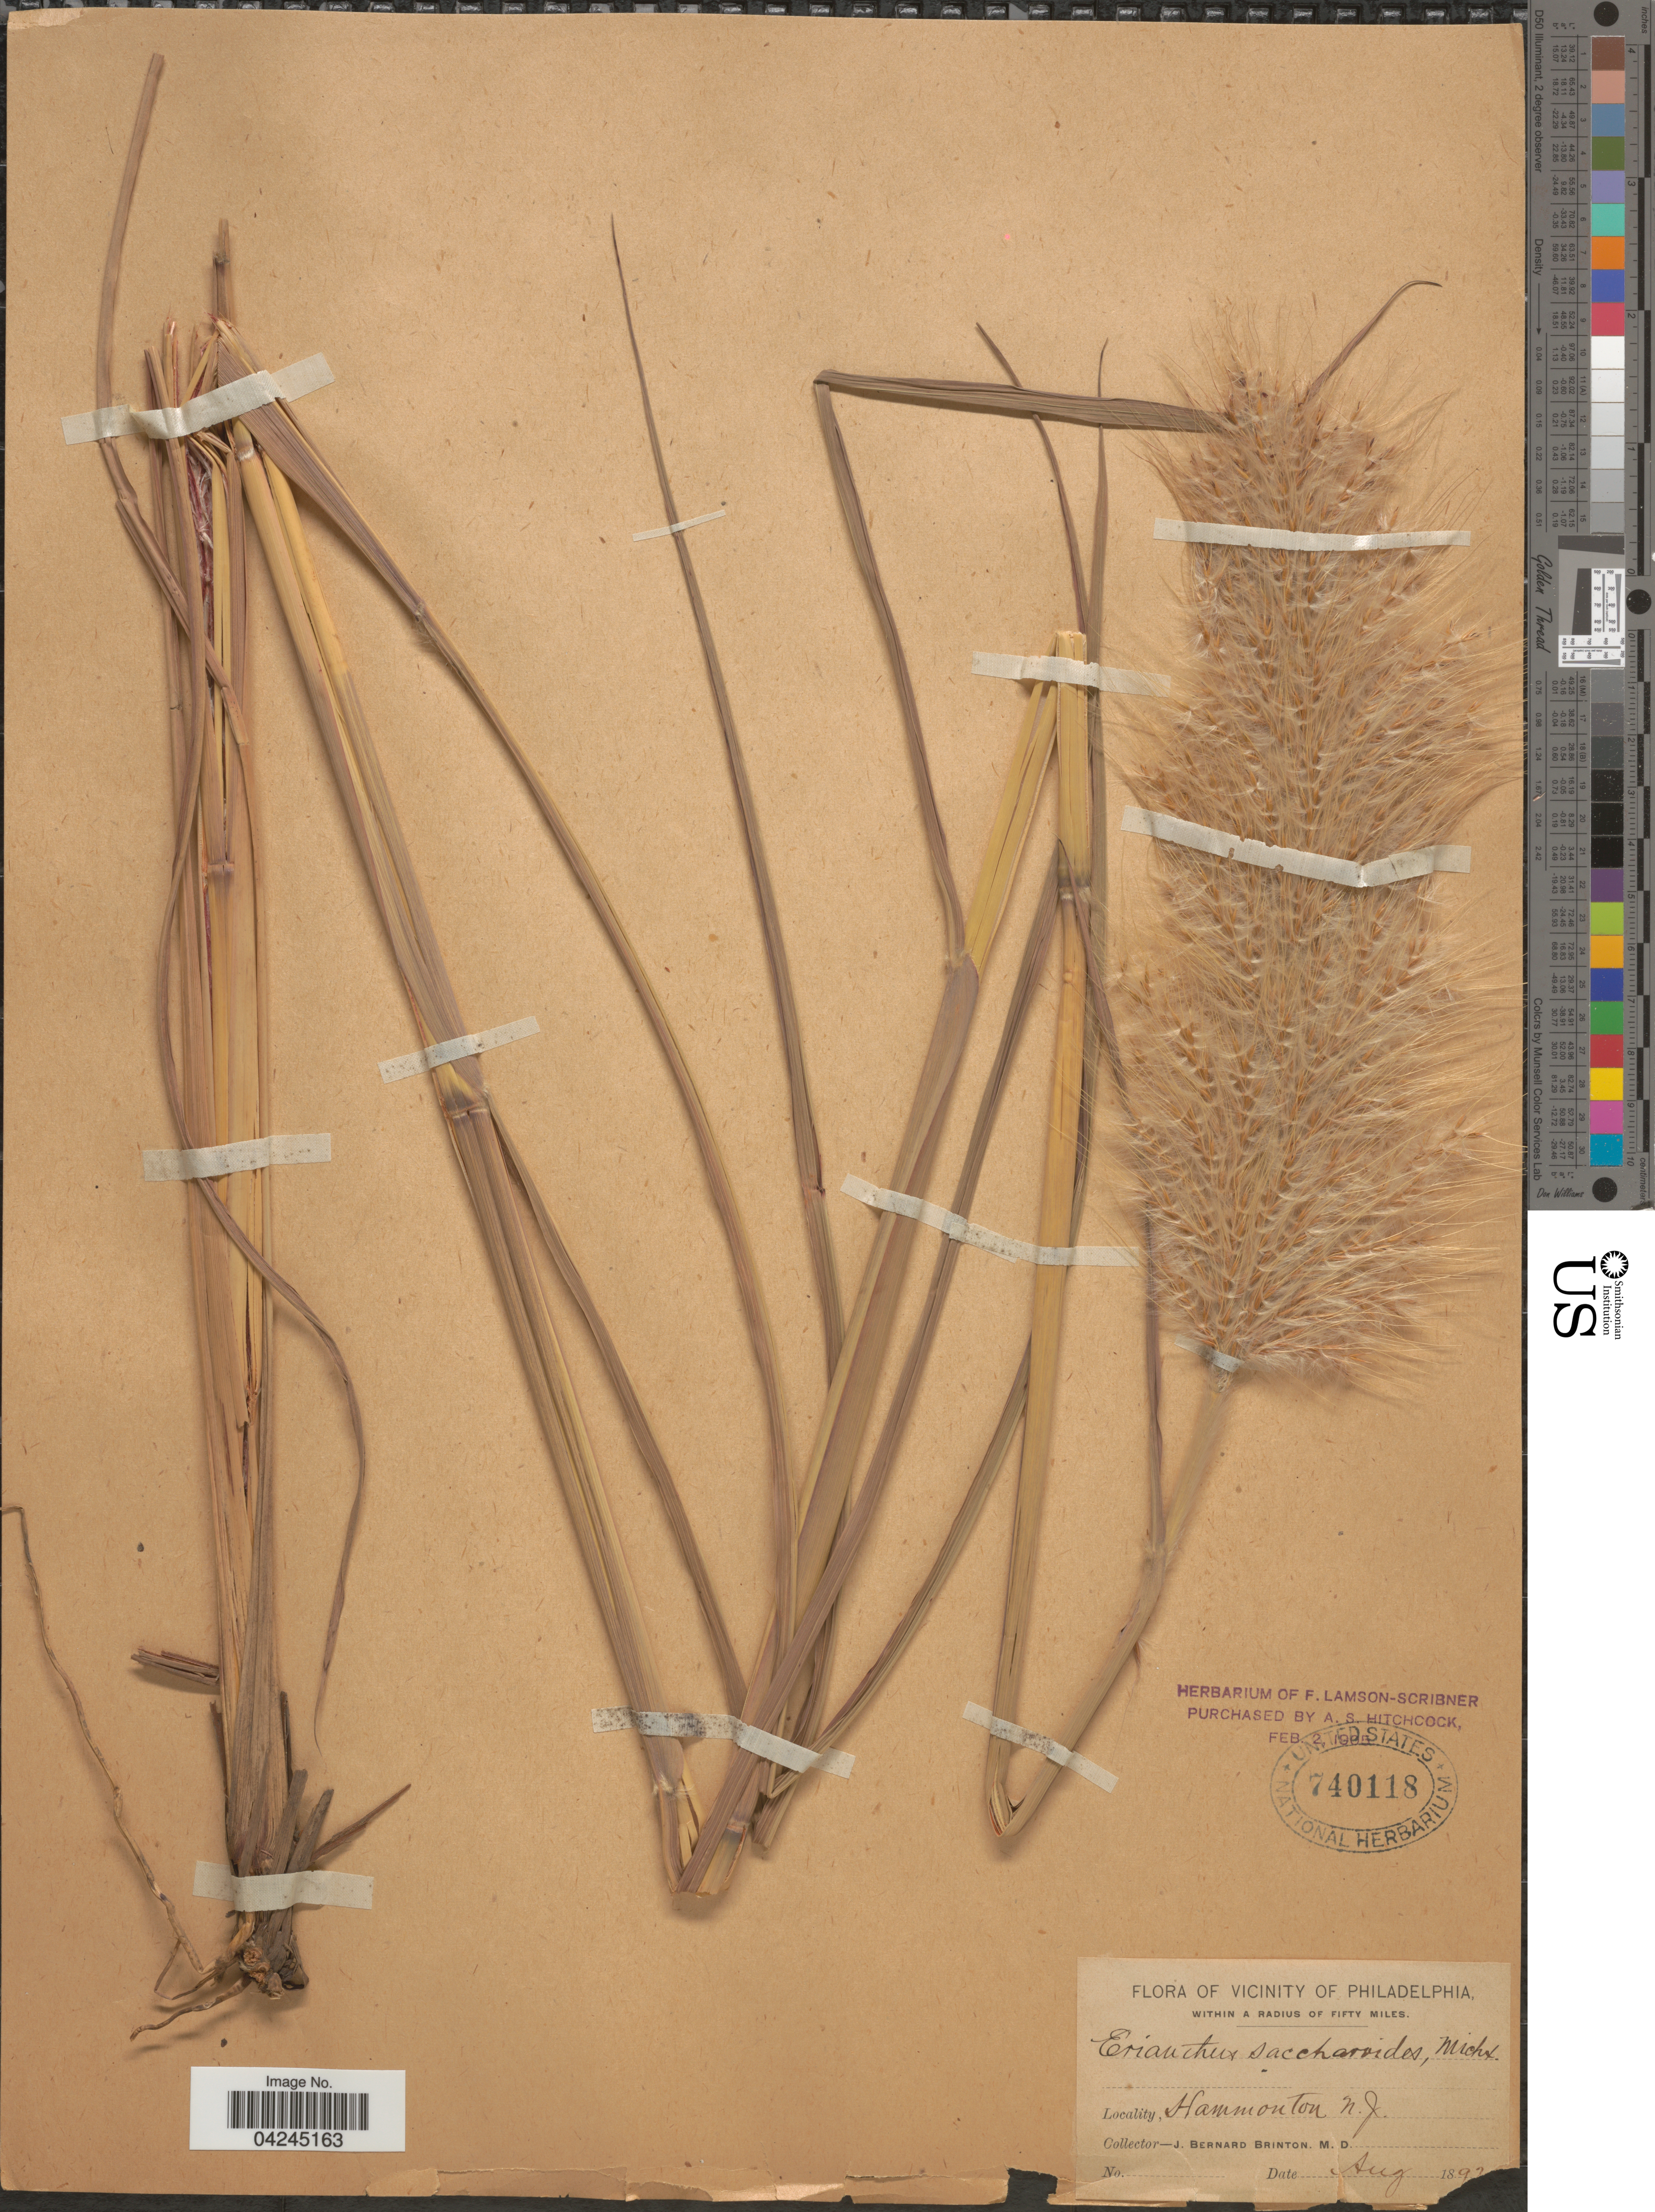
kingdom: Plantae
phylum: Tracheophyta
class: Liliopsida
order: Poales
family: Poaceae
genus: Erianthus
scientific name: Erianthus giganteus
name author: (Walter) P. Beauv.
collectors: J. Brinton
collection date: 1892-08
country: United States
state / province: New Jersey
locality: Vicinity of Philadelphia within a radius of fifty miles. Hammonton.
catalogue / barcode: US 740118